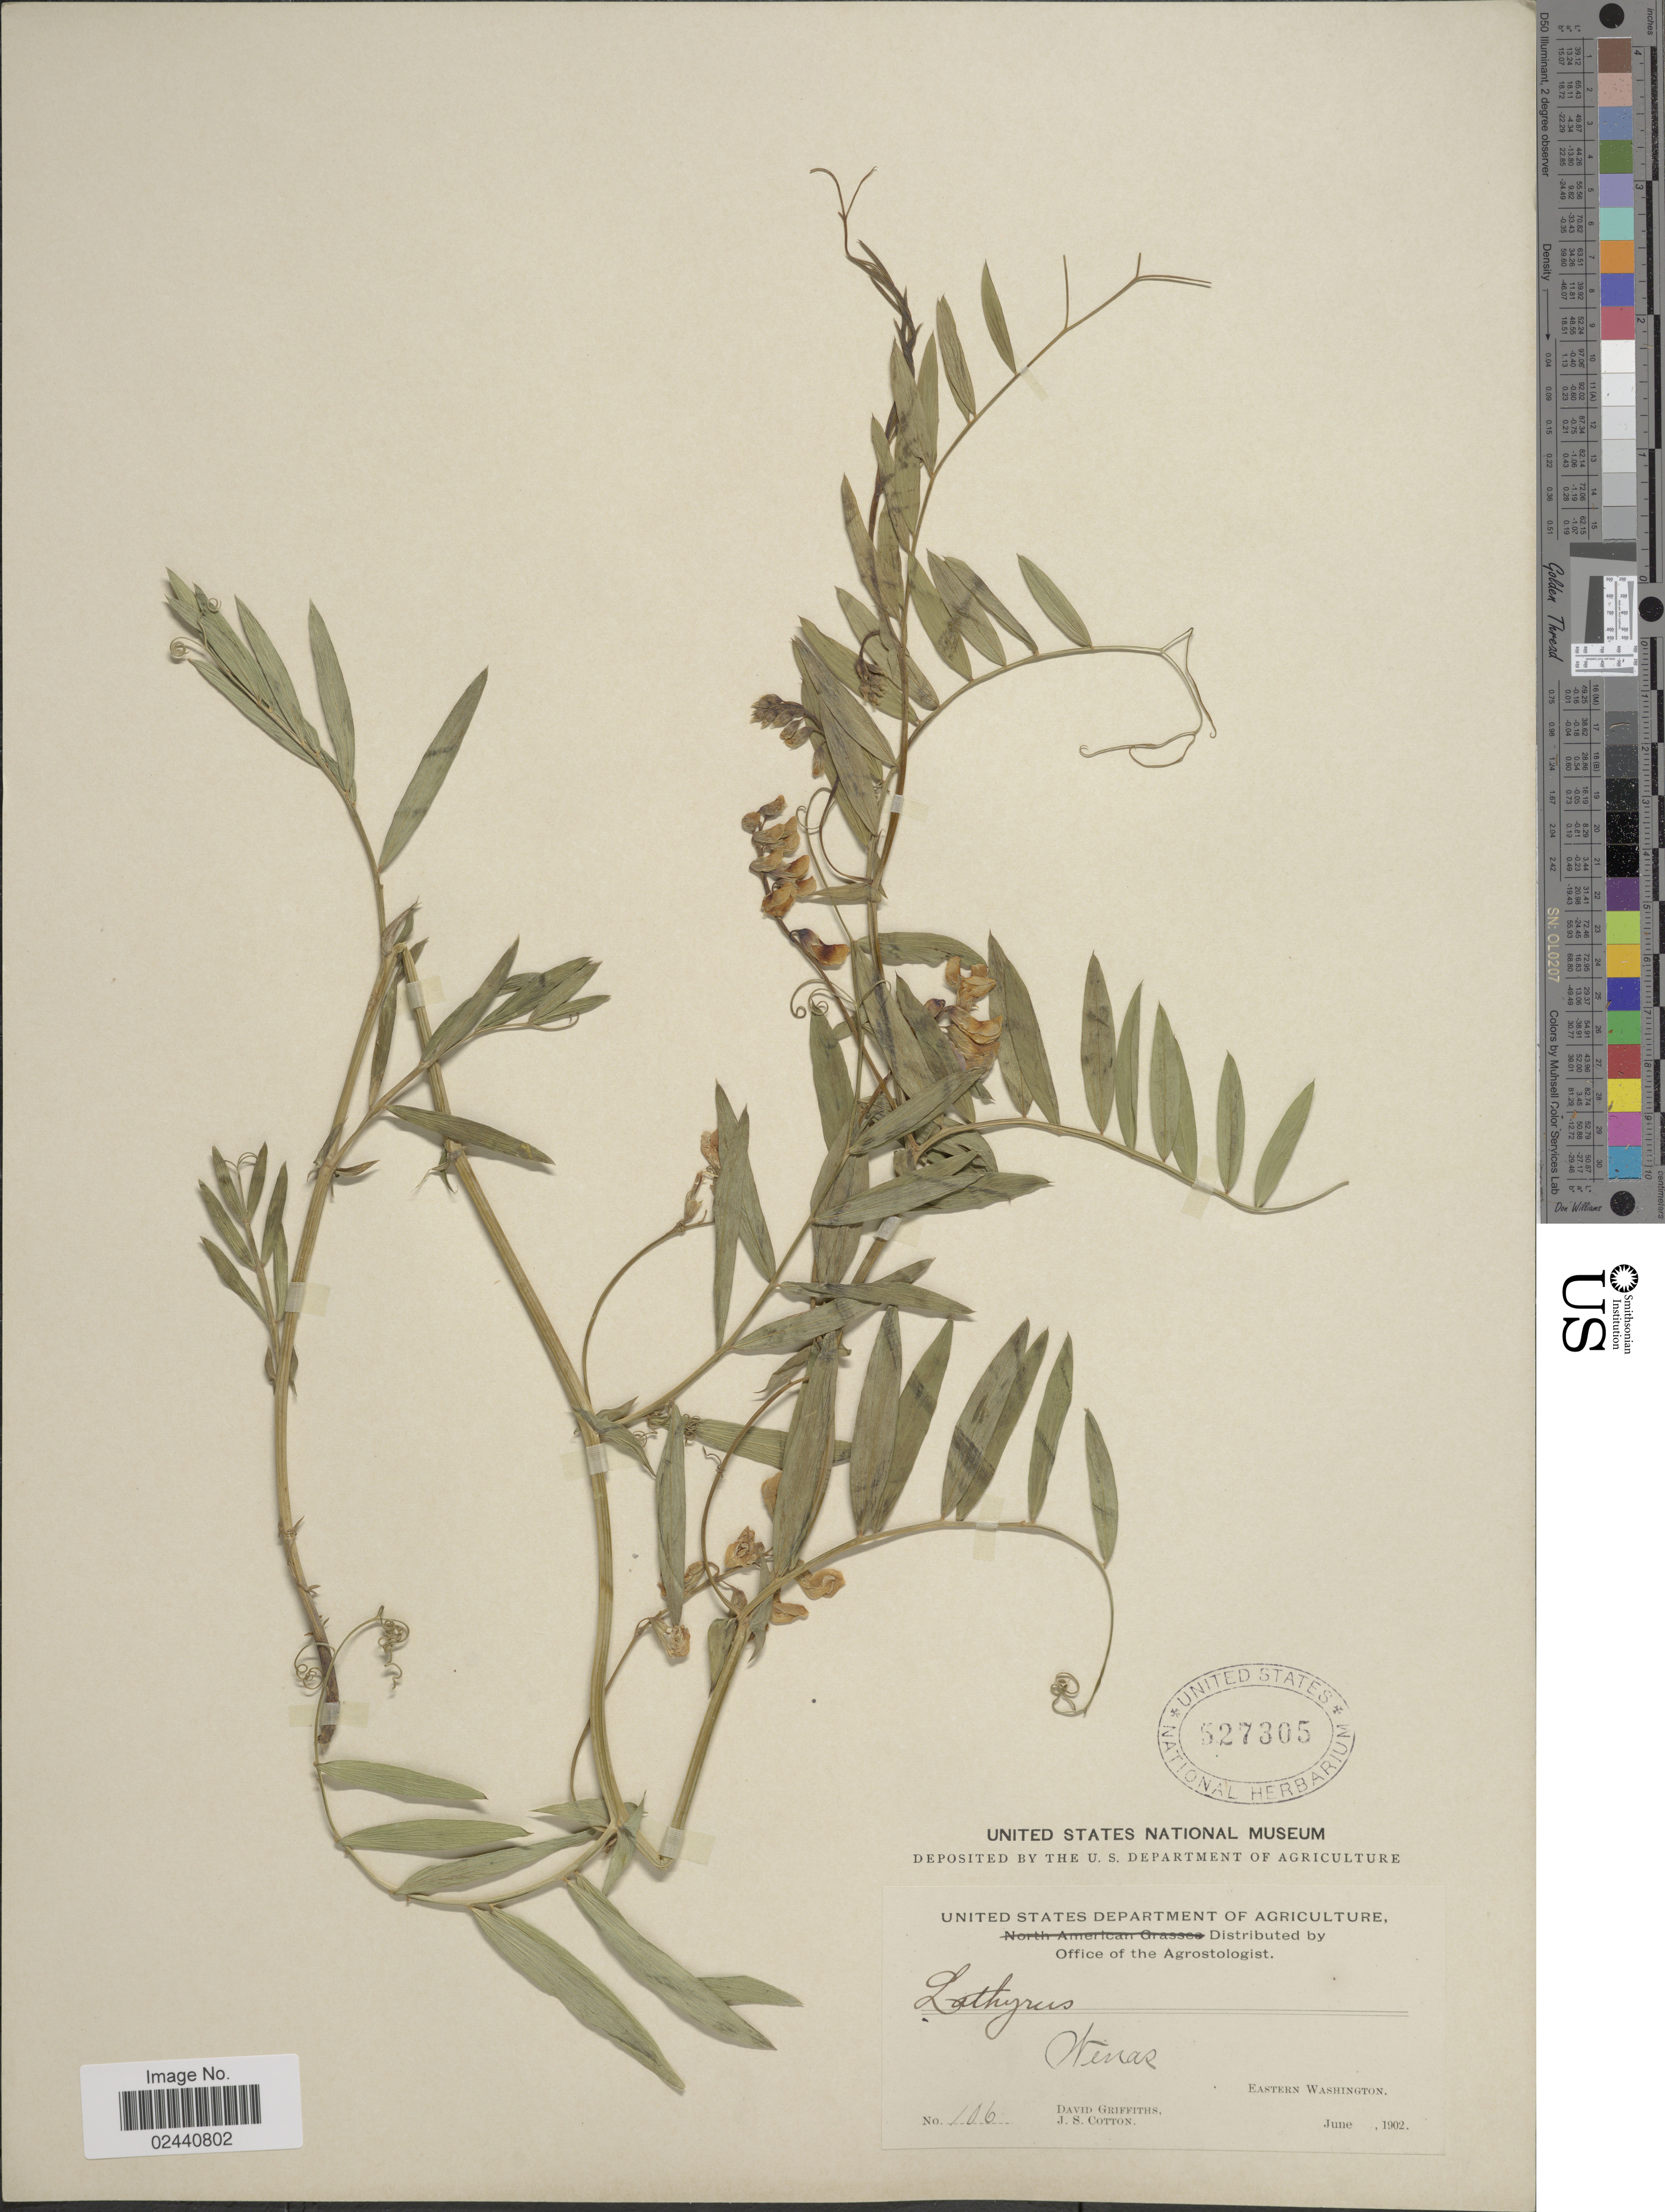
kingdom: Plantae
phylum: Tracheophyta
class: Magnoliopsida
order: Fabales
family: Fabaceae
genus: Lathyrus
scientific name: Lathyrus lanszwertii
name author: Kellogg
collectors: D. Griffiths & J. S. Cotton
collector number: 106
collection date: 1902-06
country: United States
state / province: Washington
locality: Wenas, Eastern Washington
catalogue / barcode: US 527305